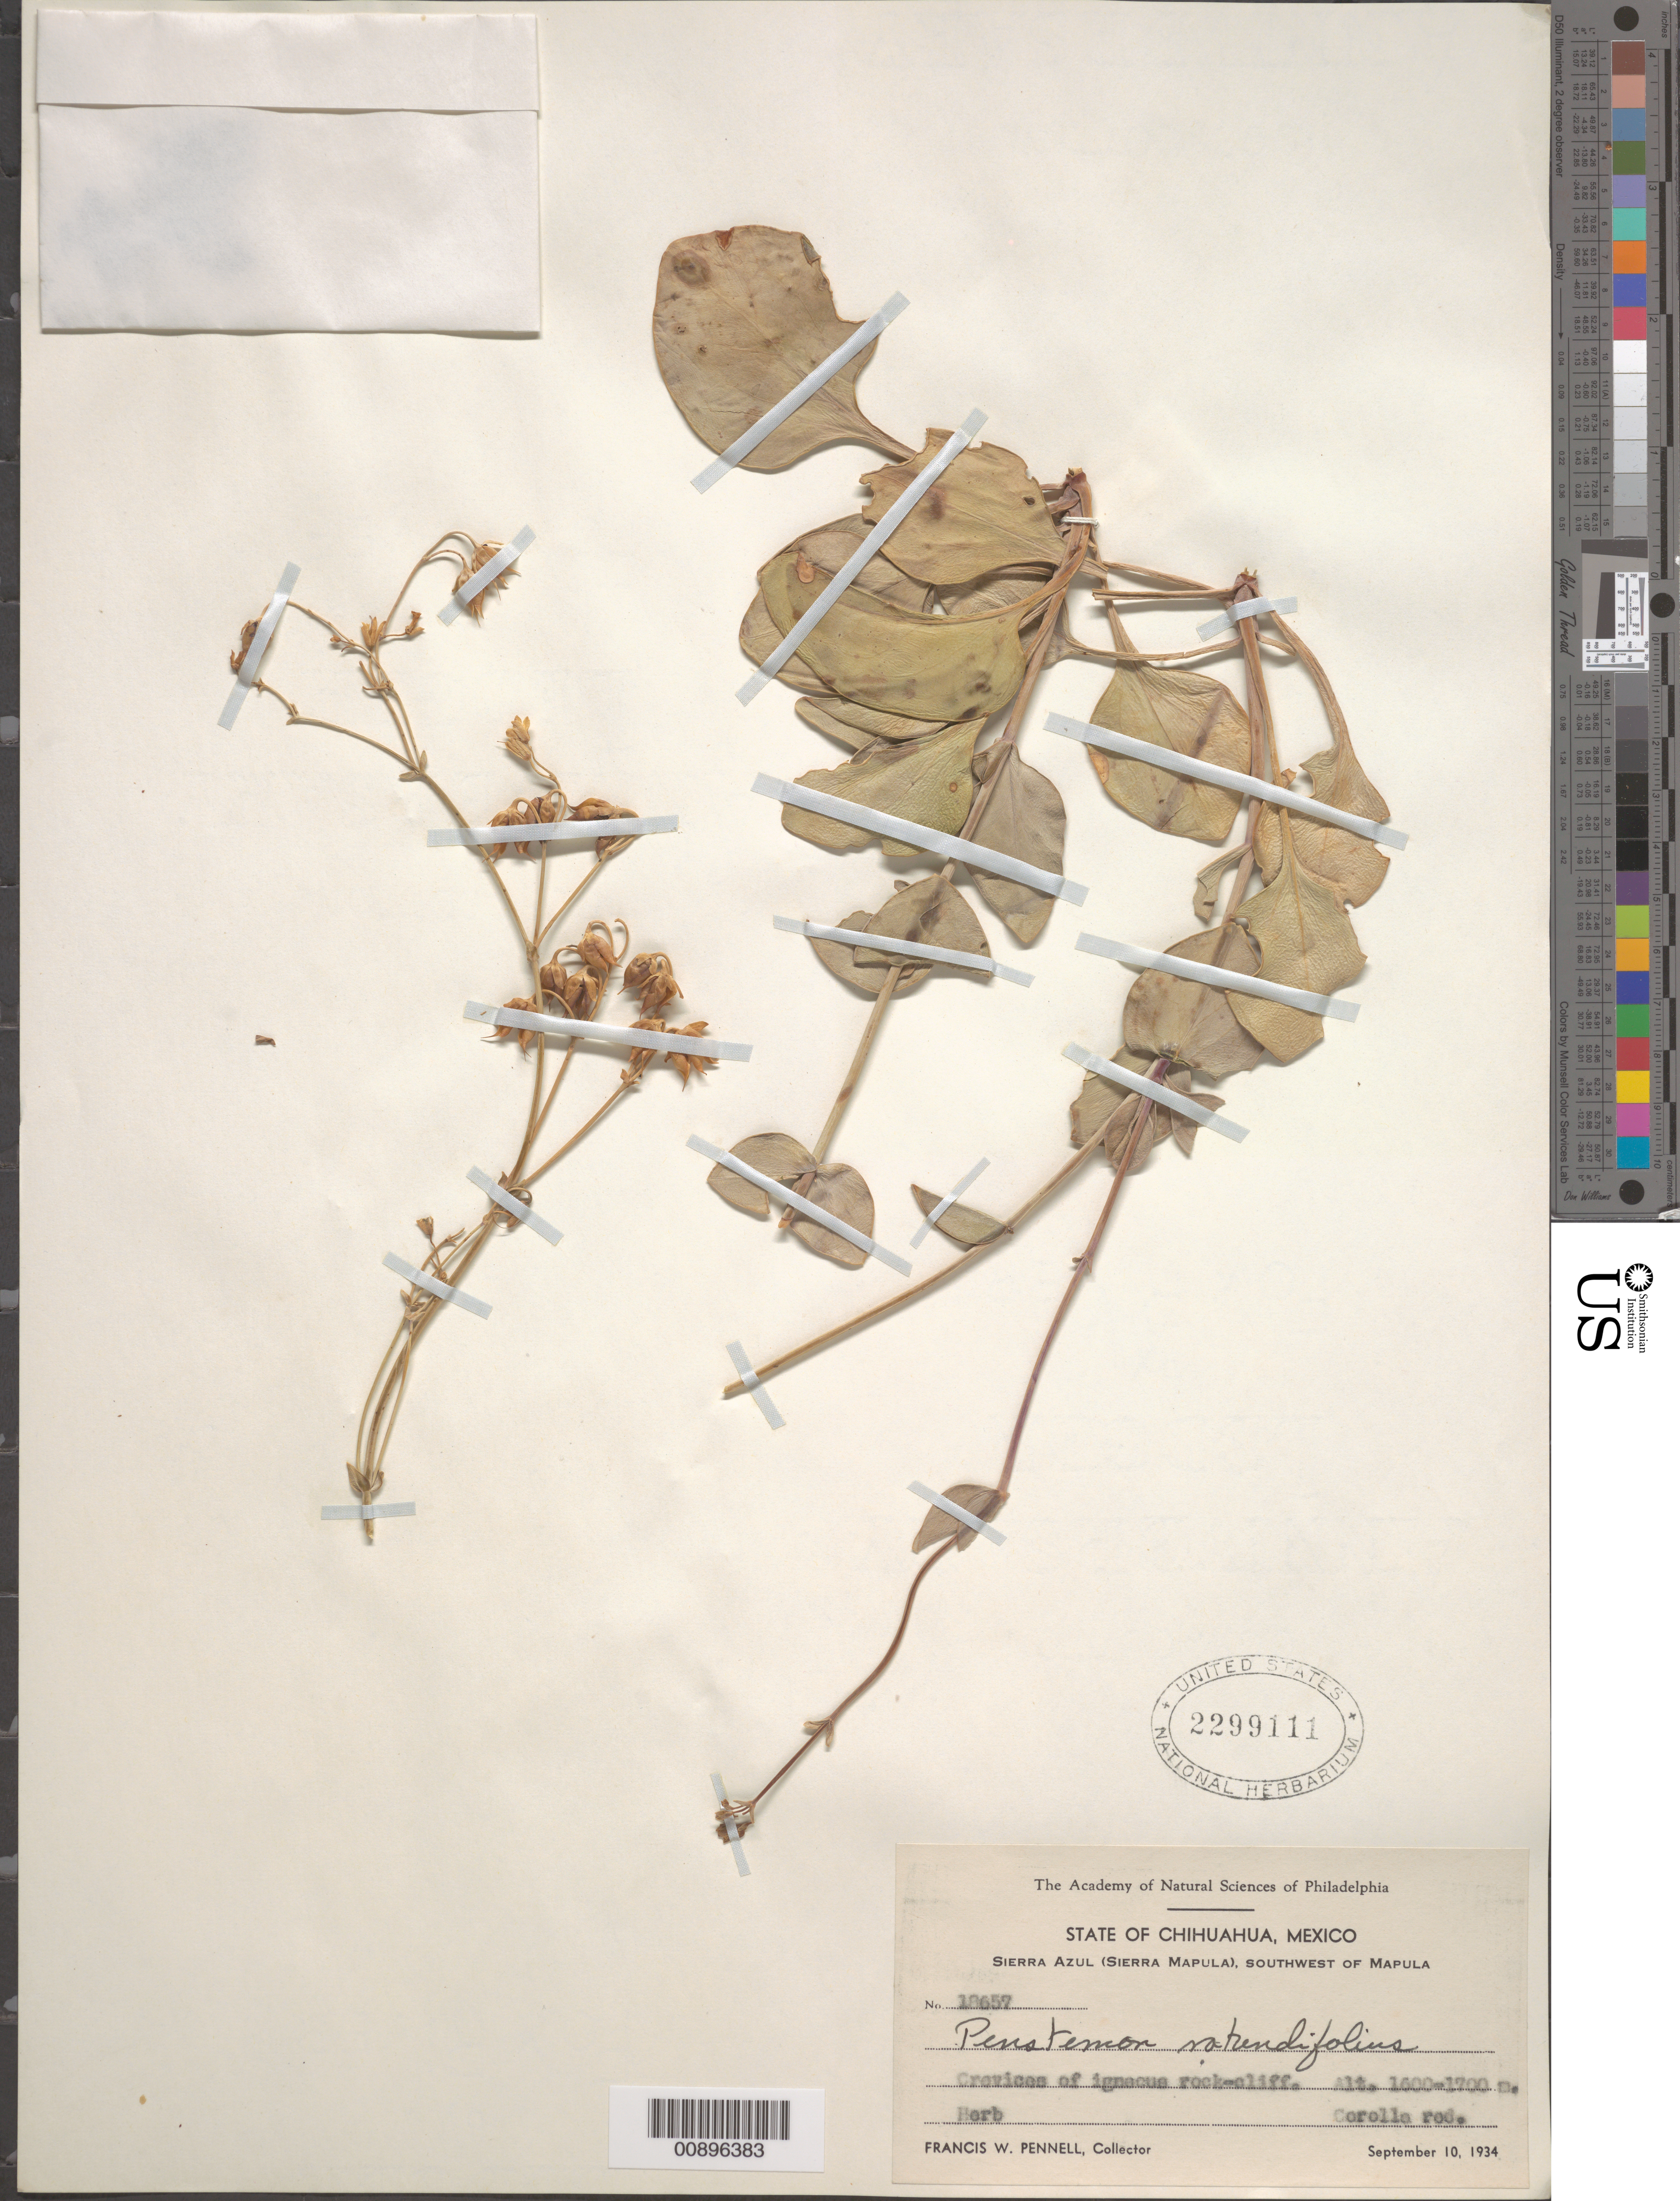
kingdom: Plantae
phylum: Tracheophyta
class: Magnoliopsida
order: Lamiales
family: Plantaginaceae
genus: Penstemon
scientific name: Penstemon rotundifolius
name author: A. Gray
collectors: F. W. Pennell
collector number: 18657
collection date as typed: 10 Sep 1934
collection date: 1934-09-10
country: Mexico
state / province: Chihuahua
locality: Sierra Azul (Sierra Mapula), southwest of Mapula, Chihuahua.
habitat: Crevices of igneous rock-cliff.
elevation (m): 1700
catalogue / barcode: US 2299111